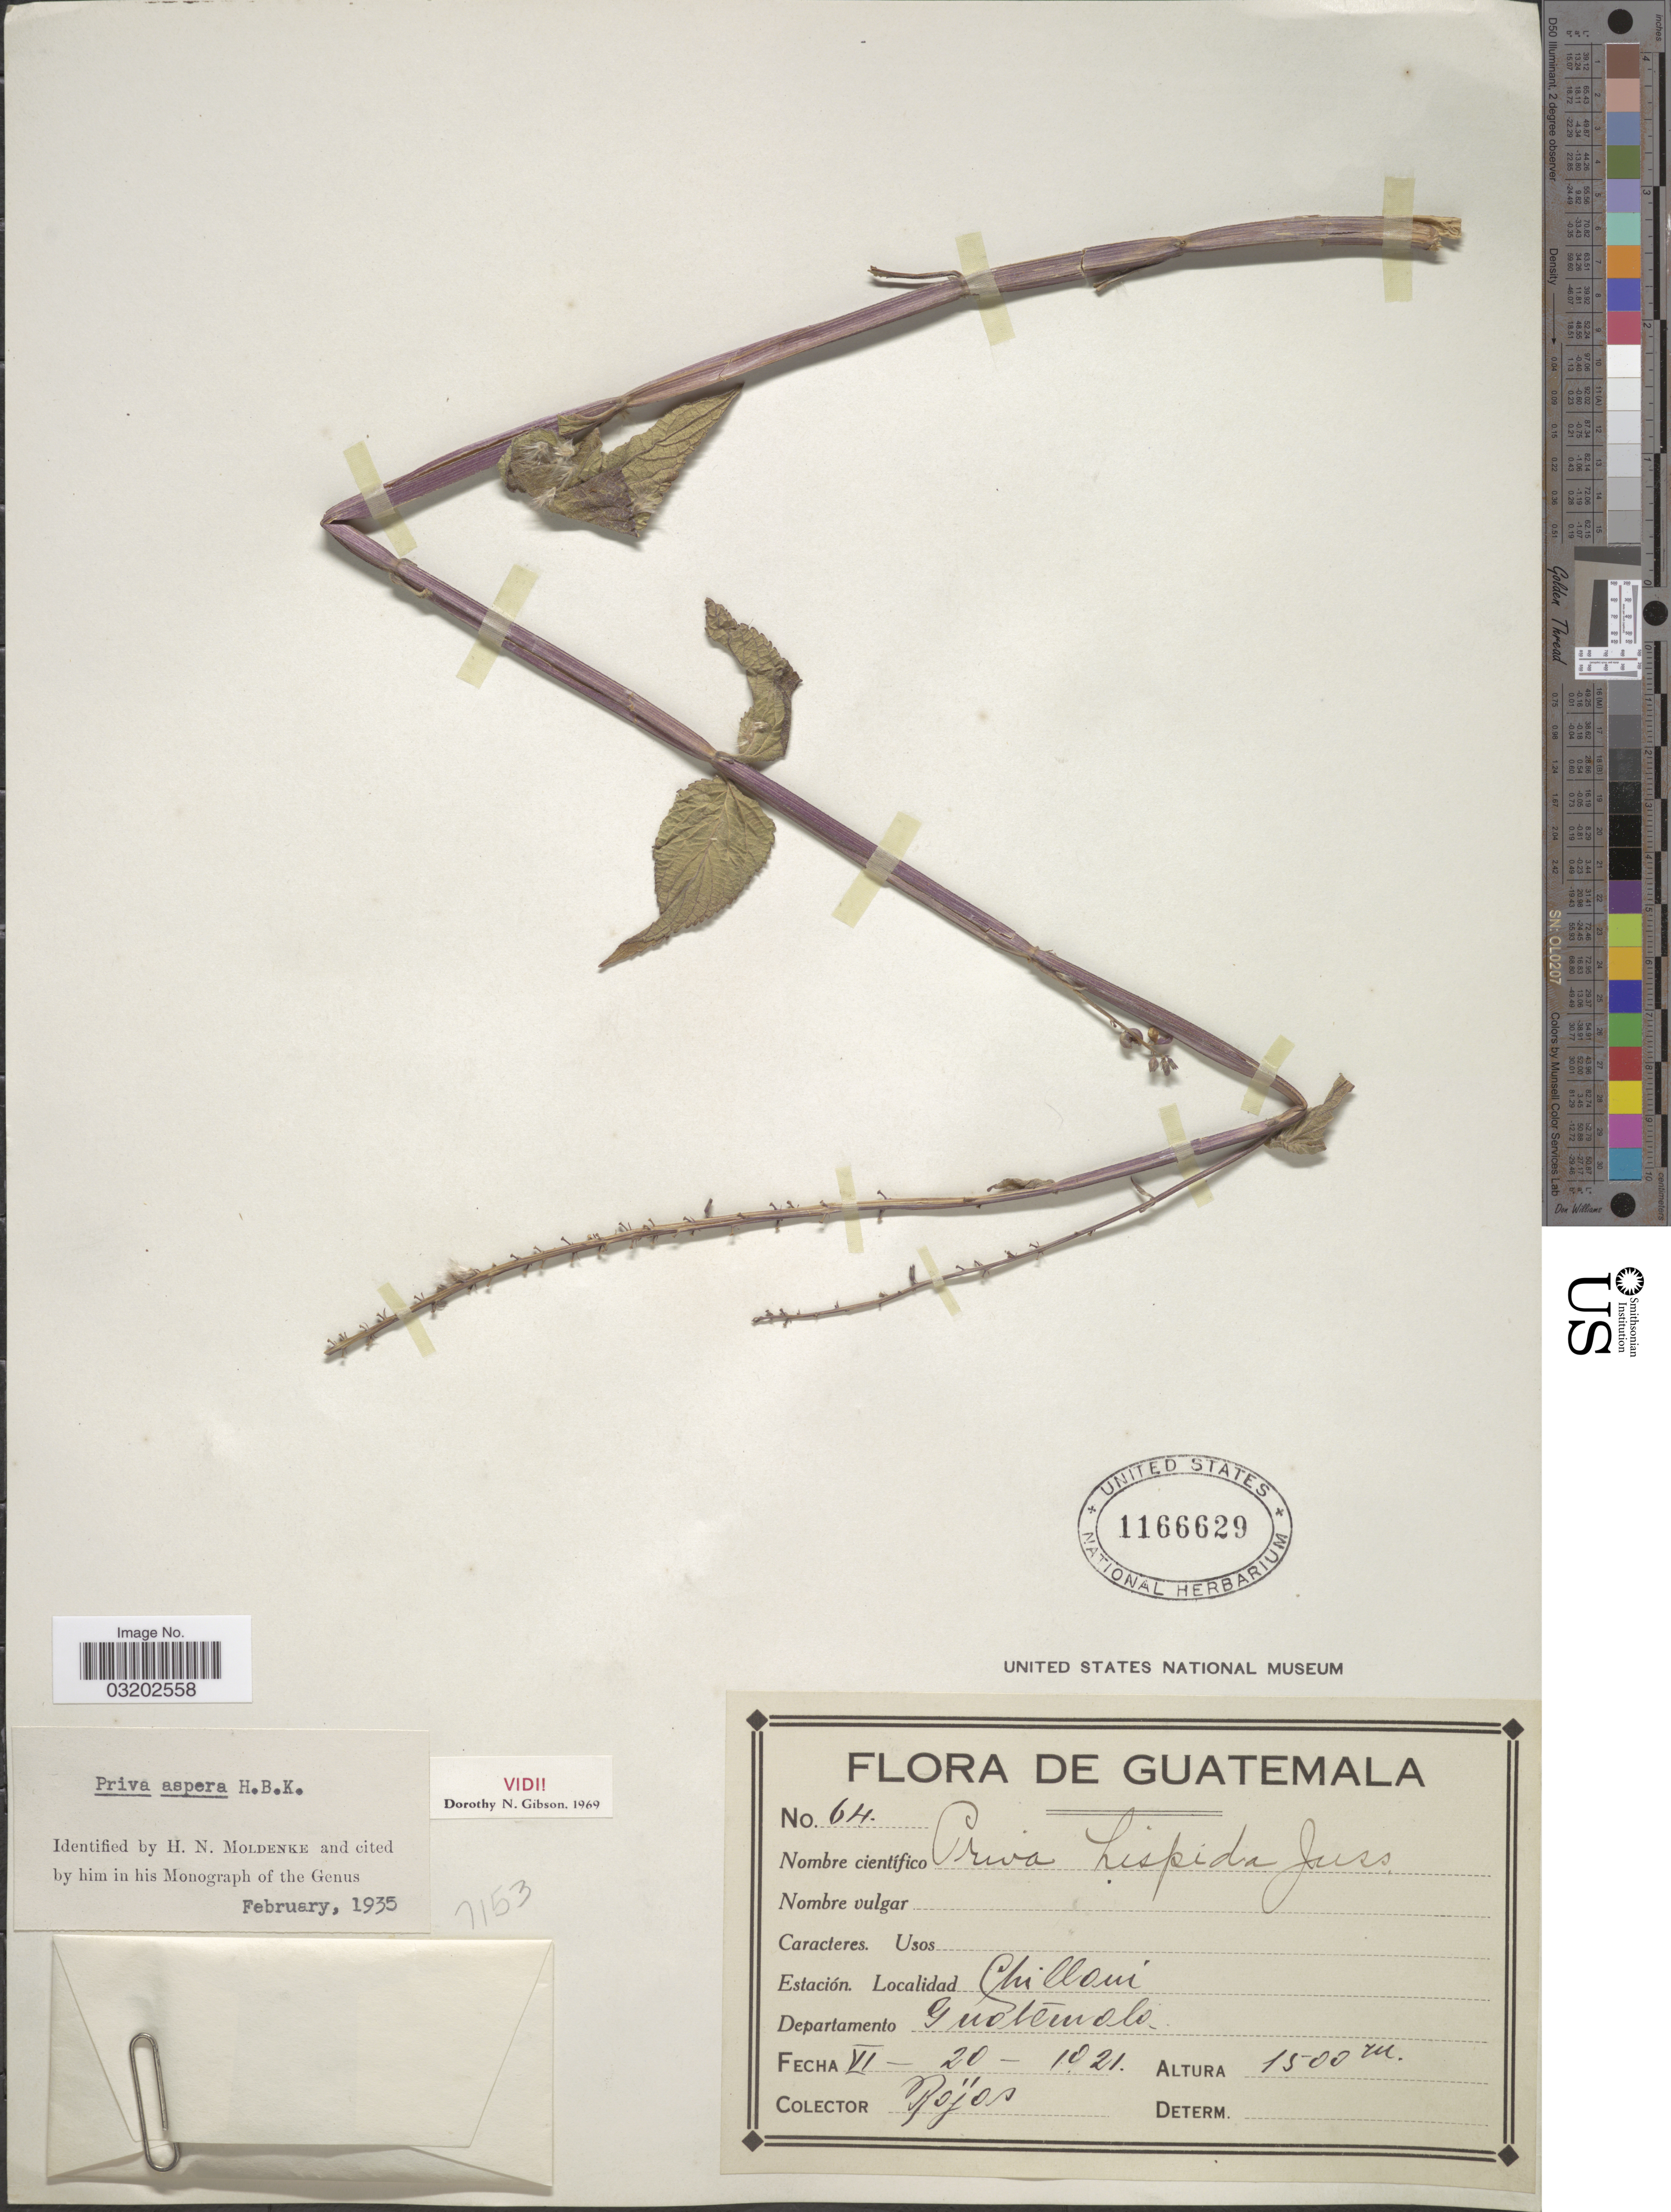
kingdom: Plantae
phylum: Tracheophyta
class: Magnoliopsida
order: Lamiales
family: Verbenaceae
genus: Priva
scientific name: Priva aspera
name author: Kunth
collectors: Rójos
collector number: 64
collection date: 1921-06-20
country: Guatemala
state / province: Guatemala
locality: Chillani, Departamento Guatemala.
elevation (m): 1500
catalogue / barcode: US 1166629